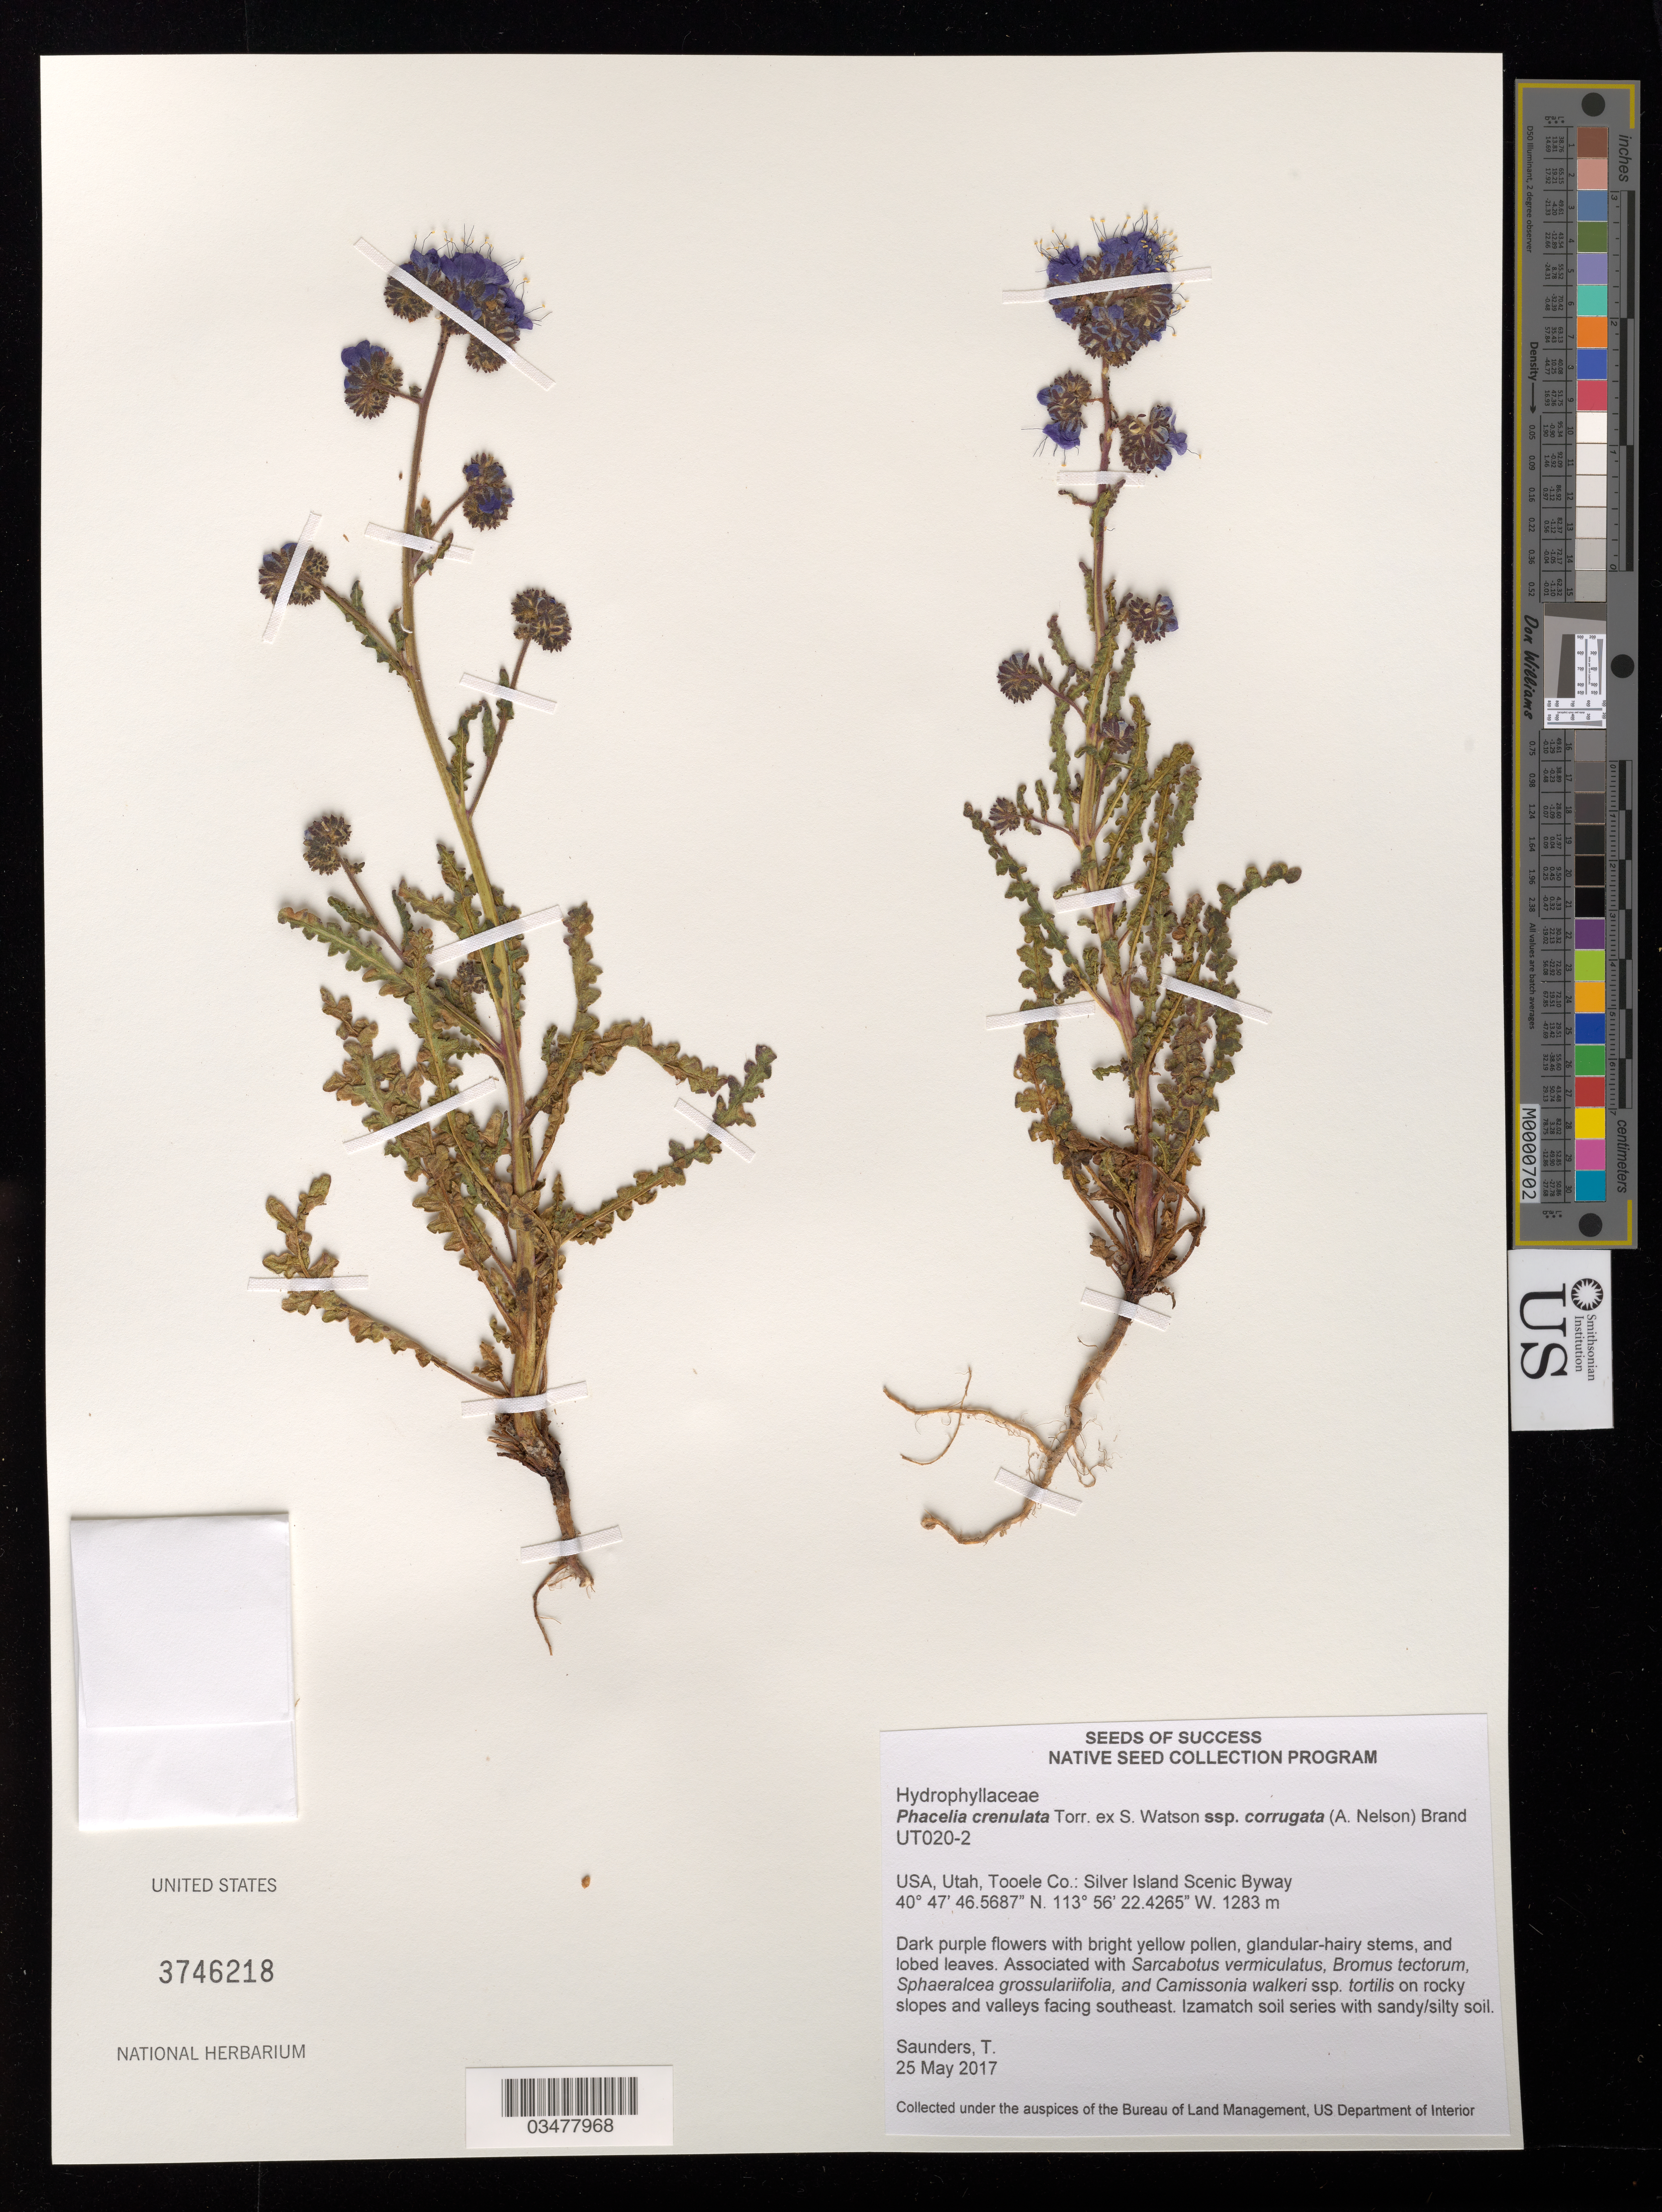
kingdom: Plantae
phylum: Tracheophyta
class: Magnoliopsida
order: Boraginales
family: Hydrophyllaceae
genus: Phacelia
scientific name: Phacelia crenulata var. corrugata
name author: (A. Nelson) Brand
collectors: T. Saunders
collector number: UT020-2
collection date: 2017-05-25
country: United States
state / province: Utah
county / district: Tooele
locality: Silver Island Mountains, Silver Island Scenic Byway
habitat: Salt desert shrub. Sandy/silty soil. With Sarcabotus vermiculatus, Bromus tectorum, etc.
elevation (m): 1283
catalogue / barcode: US 3746218